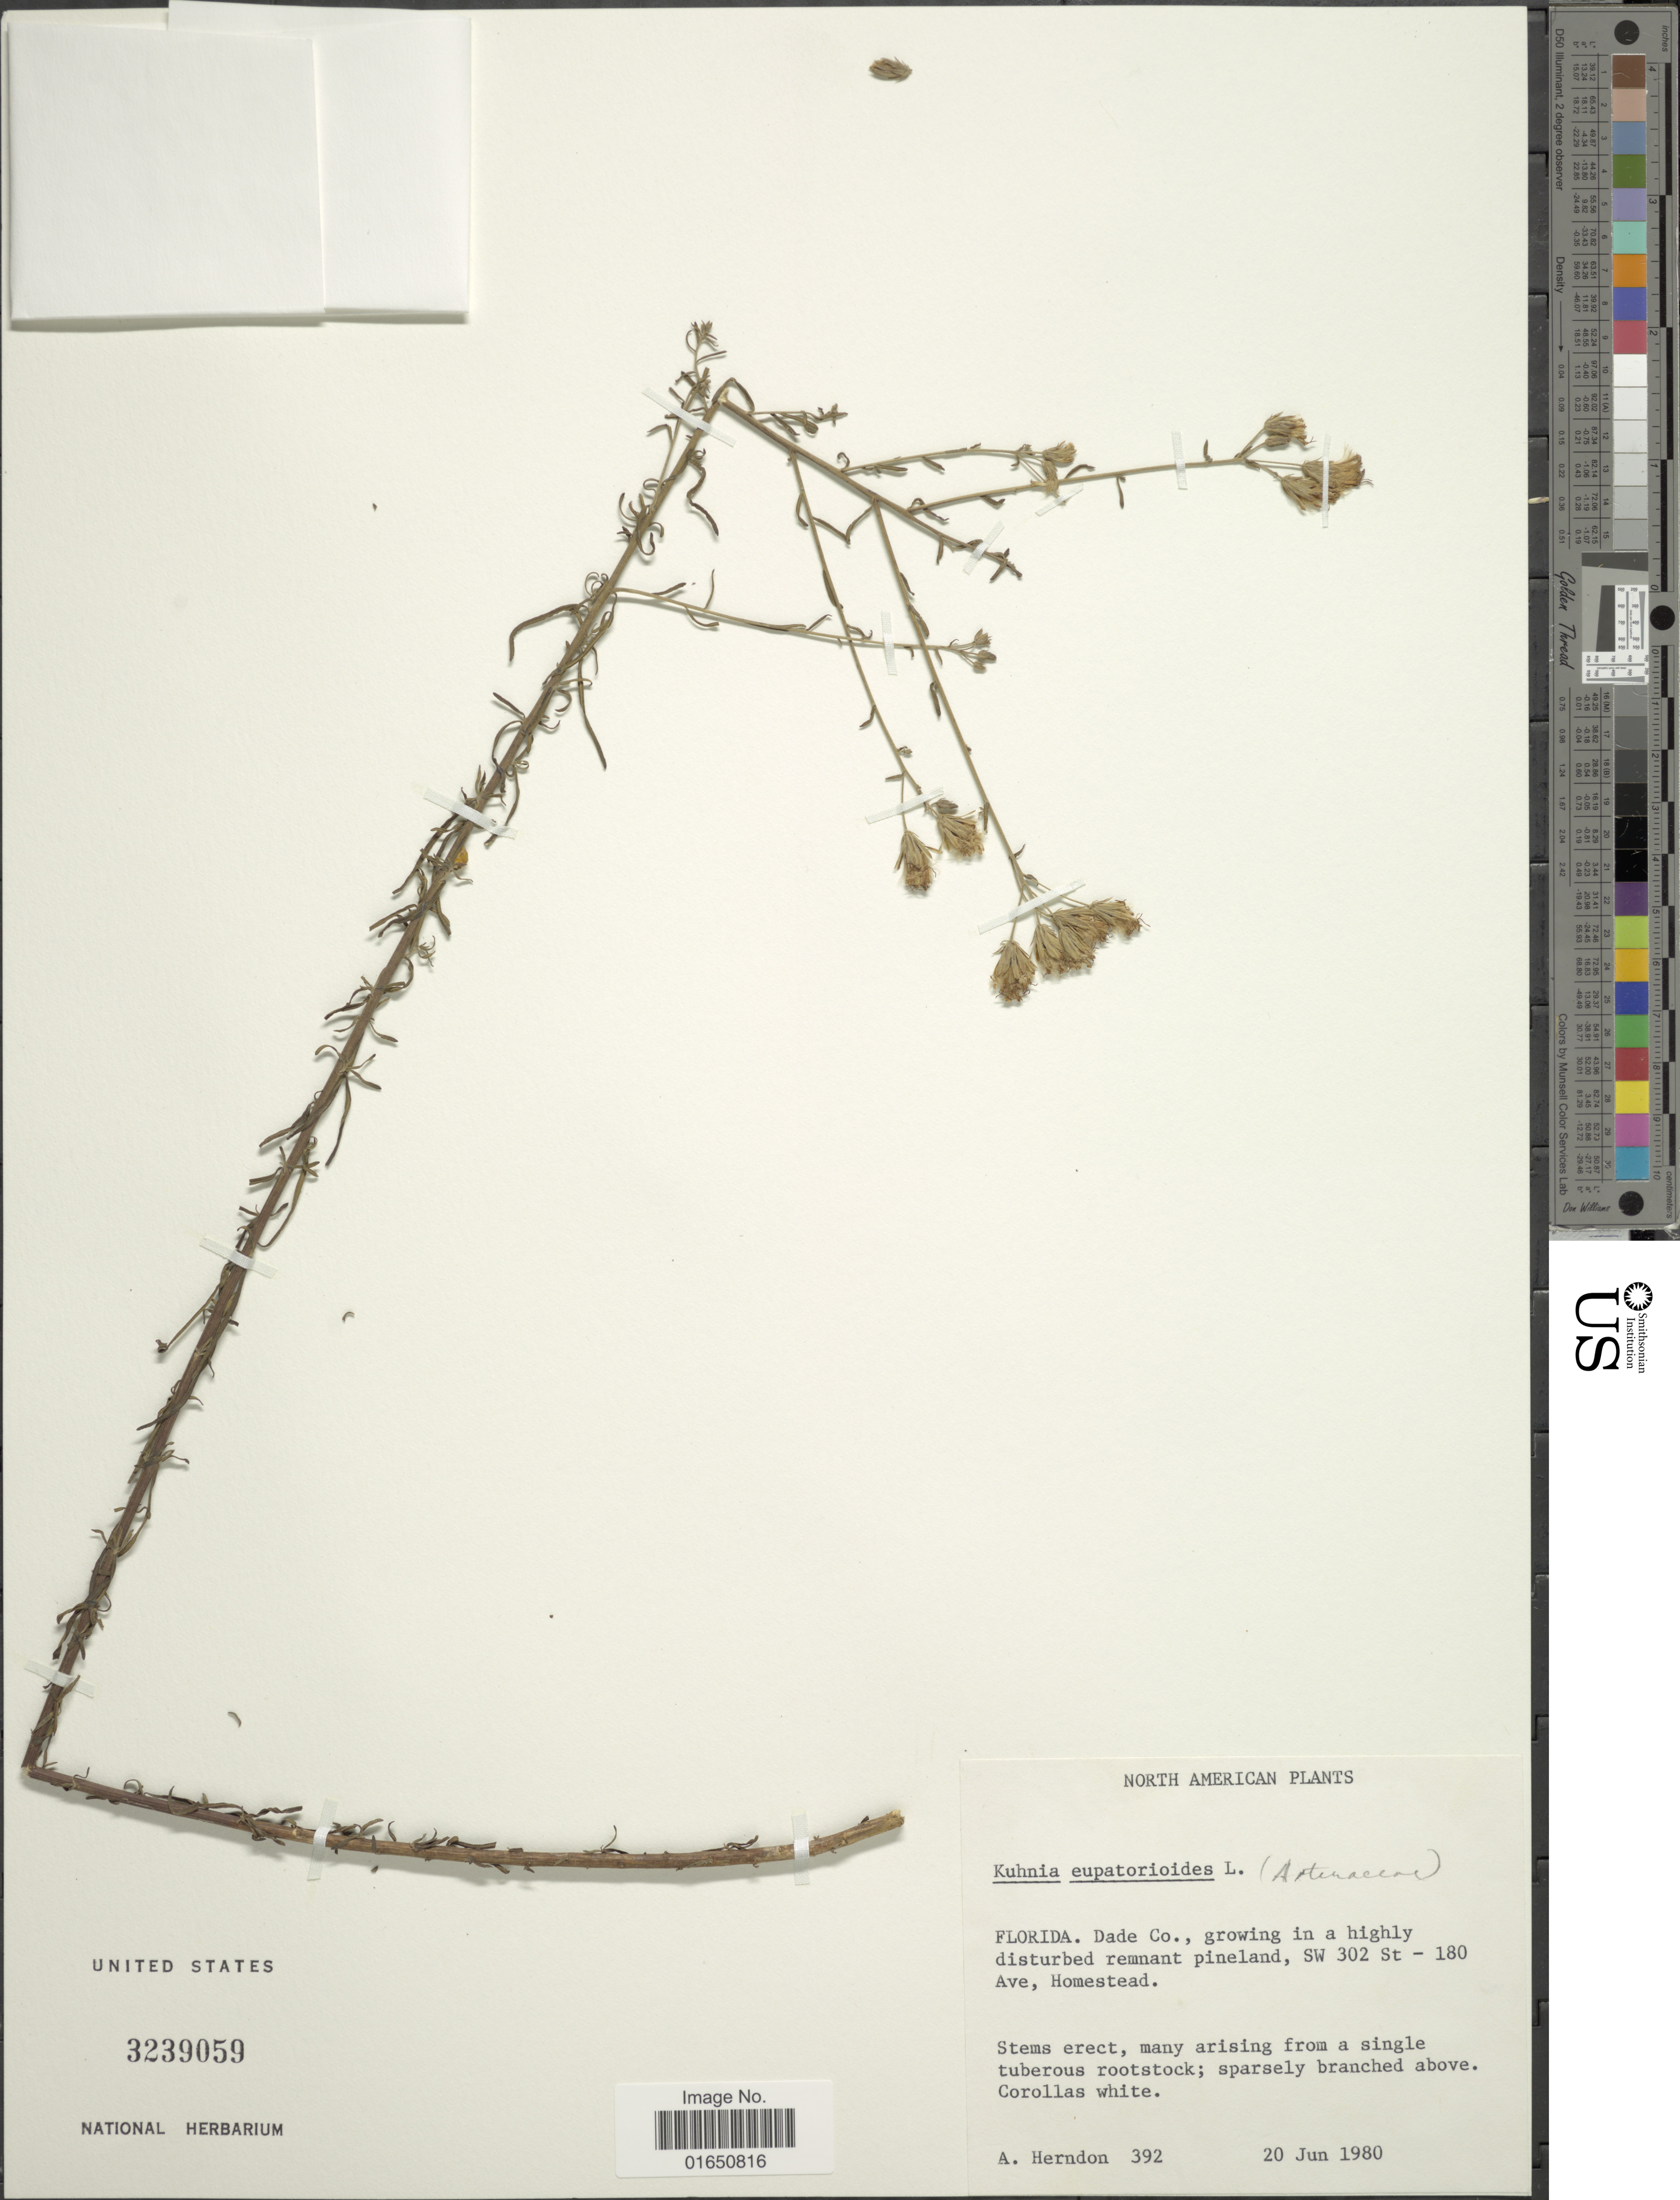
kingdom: Plantae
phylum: Tracheophyta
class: Magnoliopsida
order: Asterales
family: Asteraceae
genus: Brickellia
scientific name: Brickellia eupatorioides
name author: (L.) Shinners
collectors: A. Herndon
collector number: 392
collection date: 1980-06-20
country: United States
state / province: Florida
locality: Dade Co., SW 302 St - 180 Ave. Homestead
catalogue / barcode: US 3239059